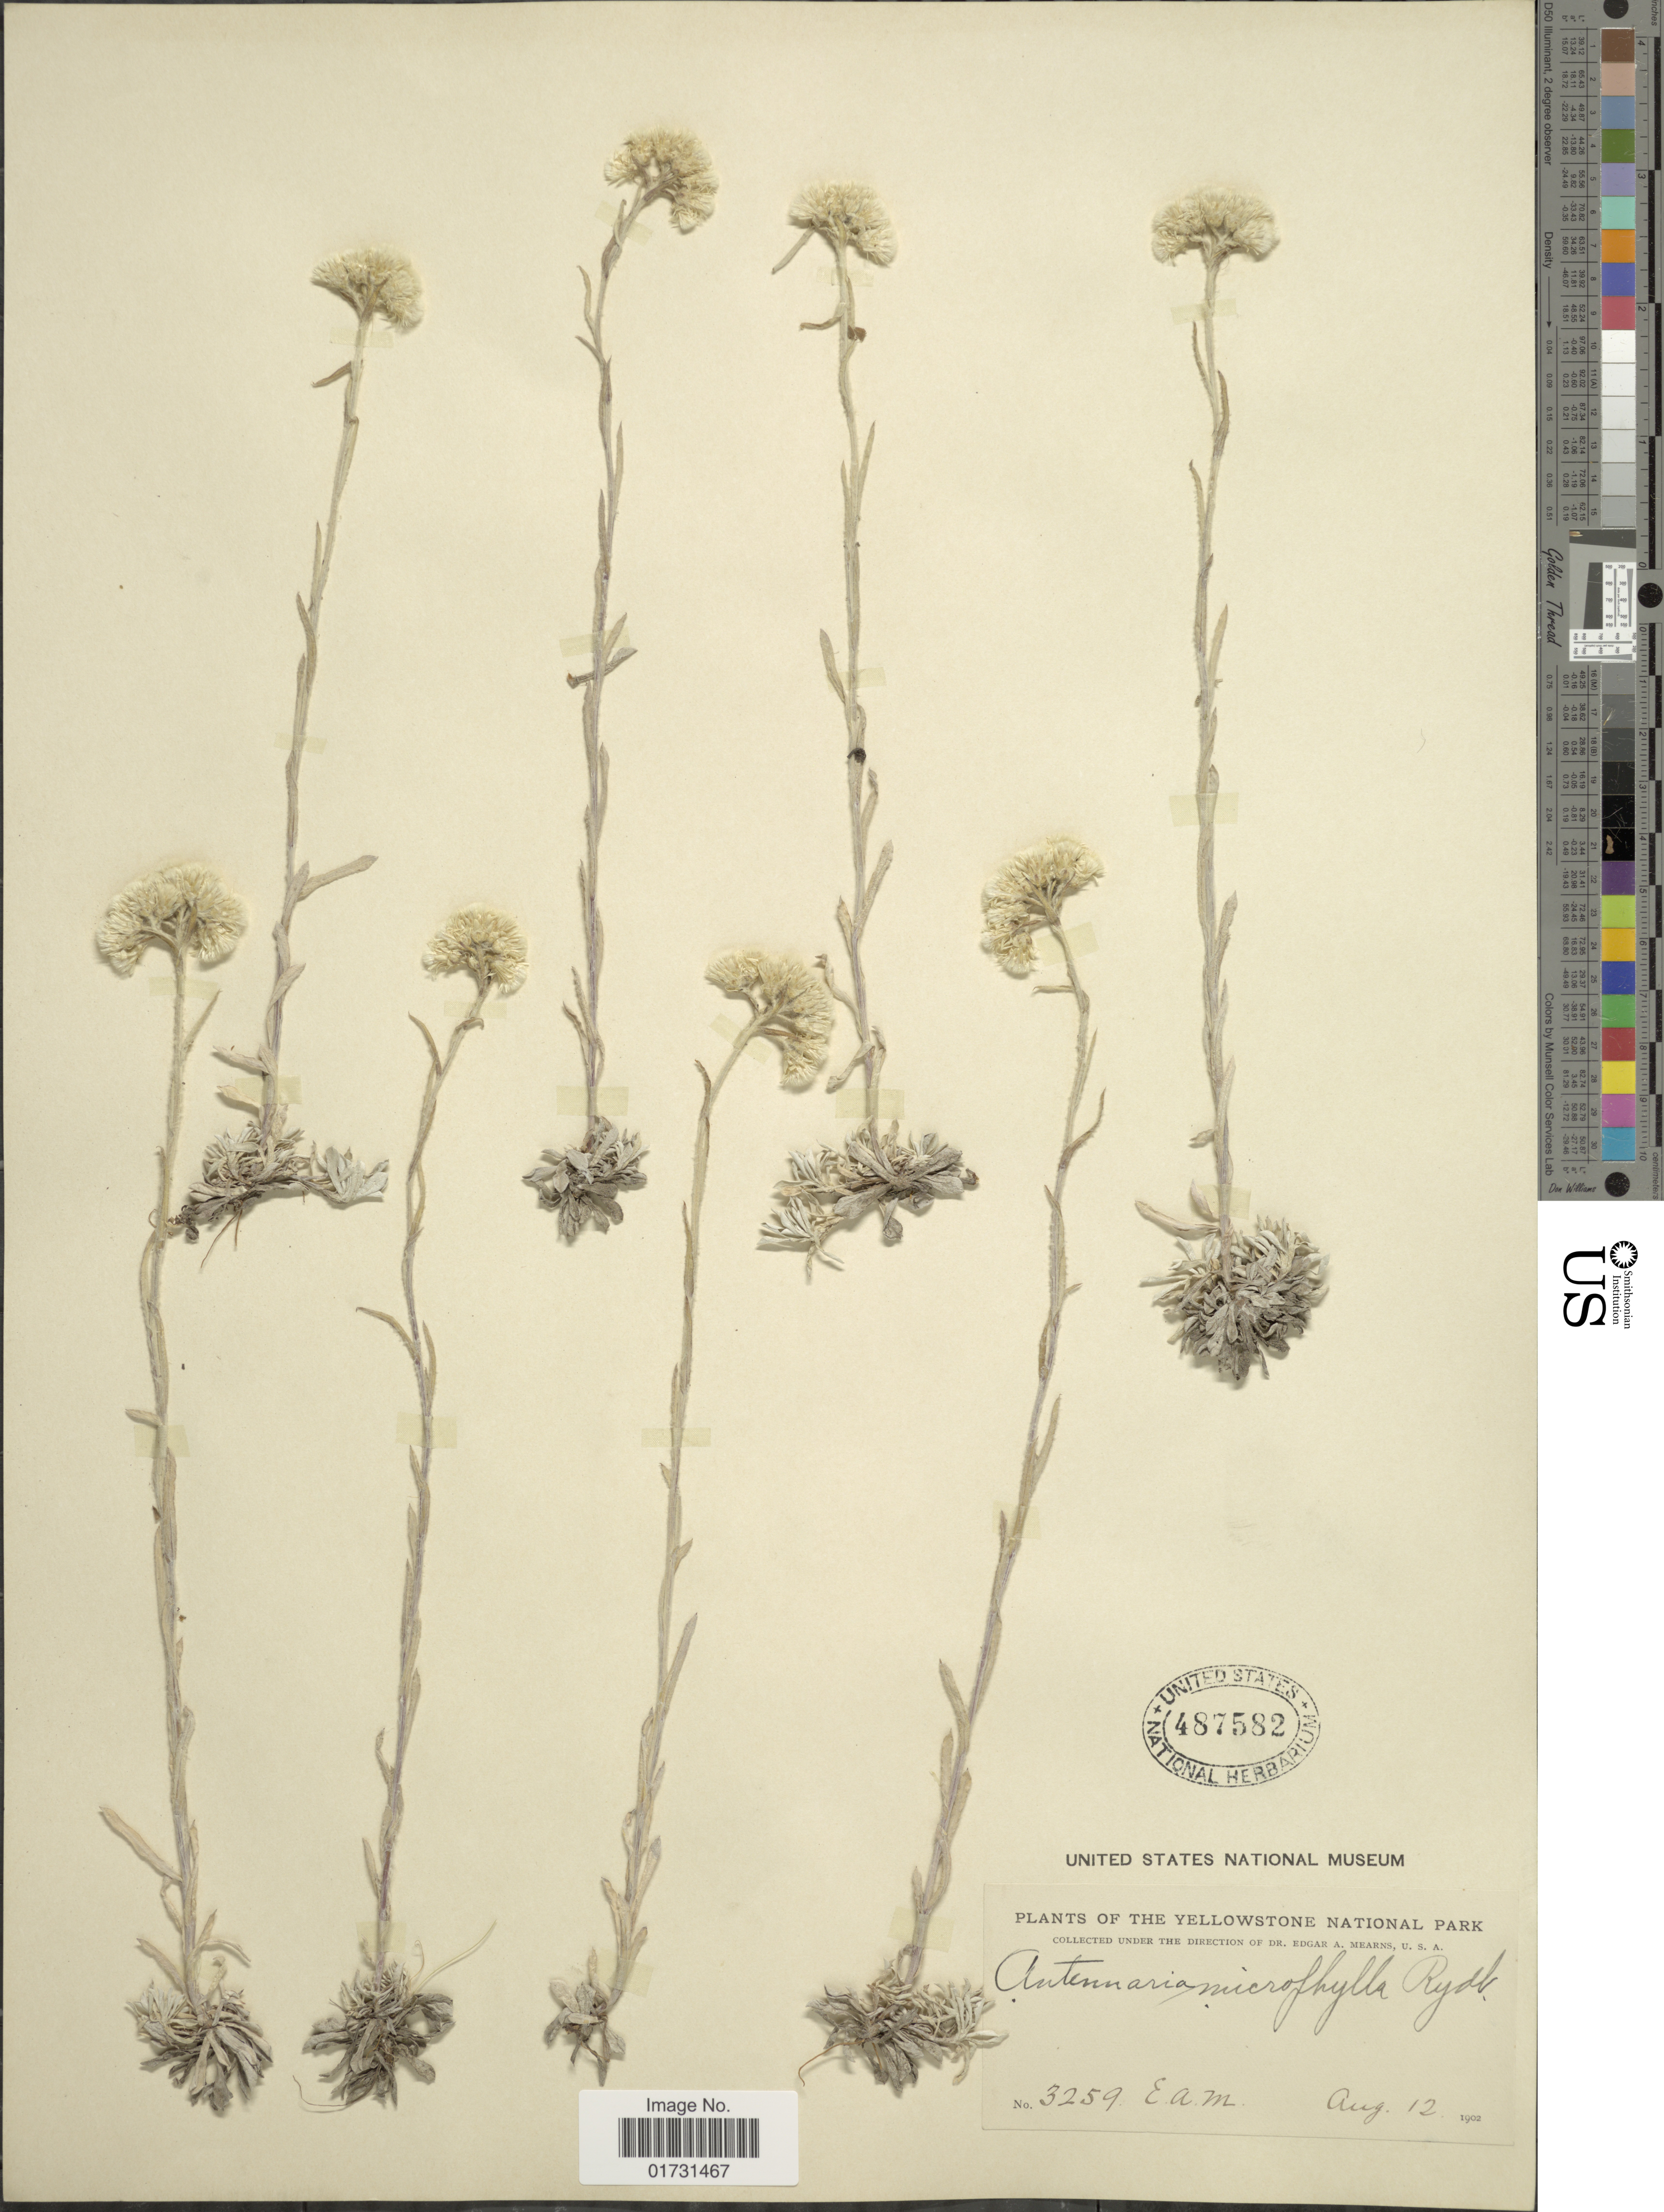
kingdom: Plantae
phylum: Tracheophyta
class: Magnoliopsida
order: Asterales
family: Asteraceae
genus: Antennaria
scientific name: Antennaria microphylla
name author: Rydb.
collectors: E. A. Mearns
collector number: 3259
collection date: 1902-08-12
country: United States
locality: Yellowstone National Park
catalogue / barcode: US 487582